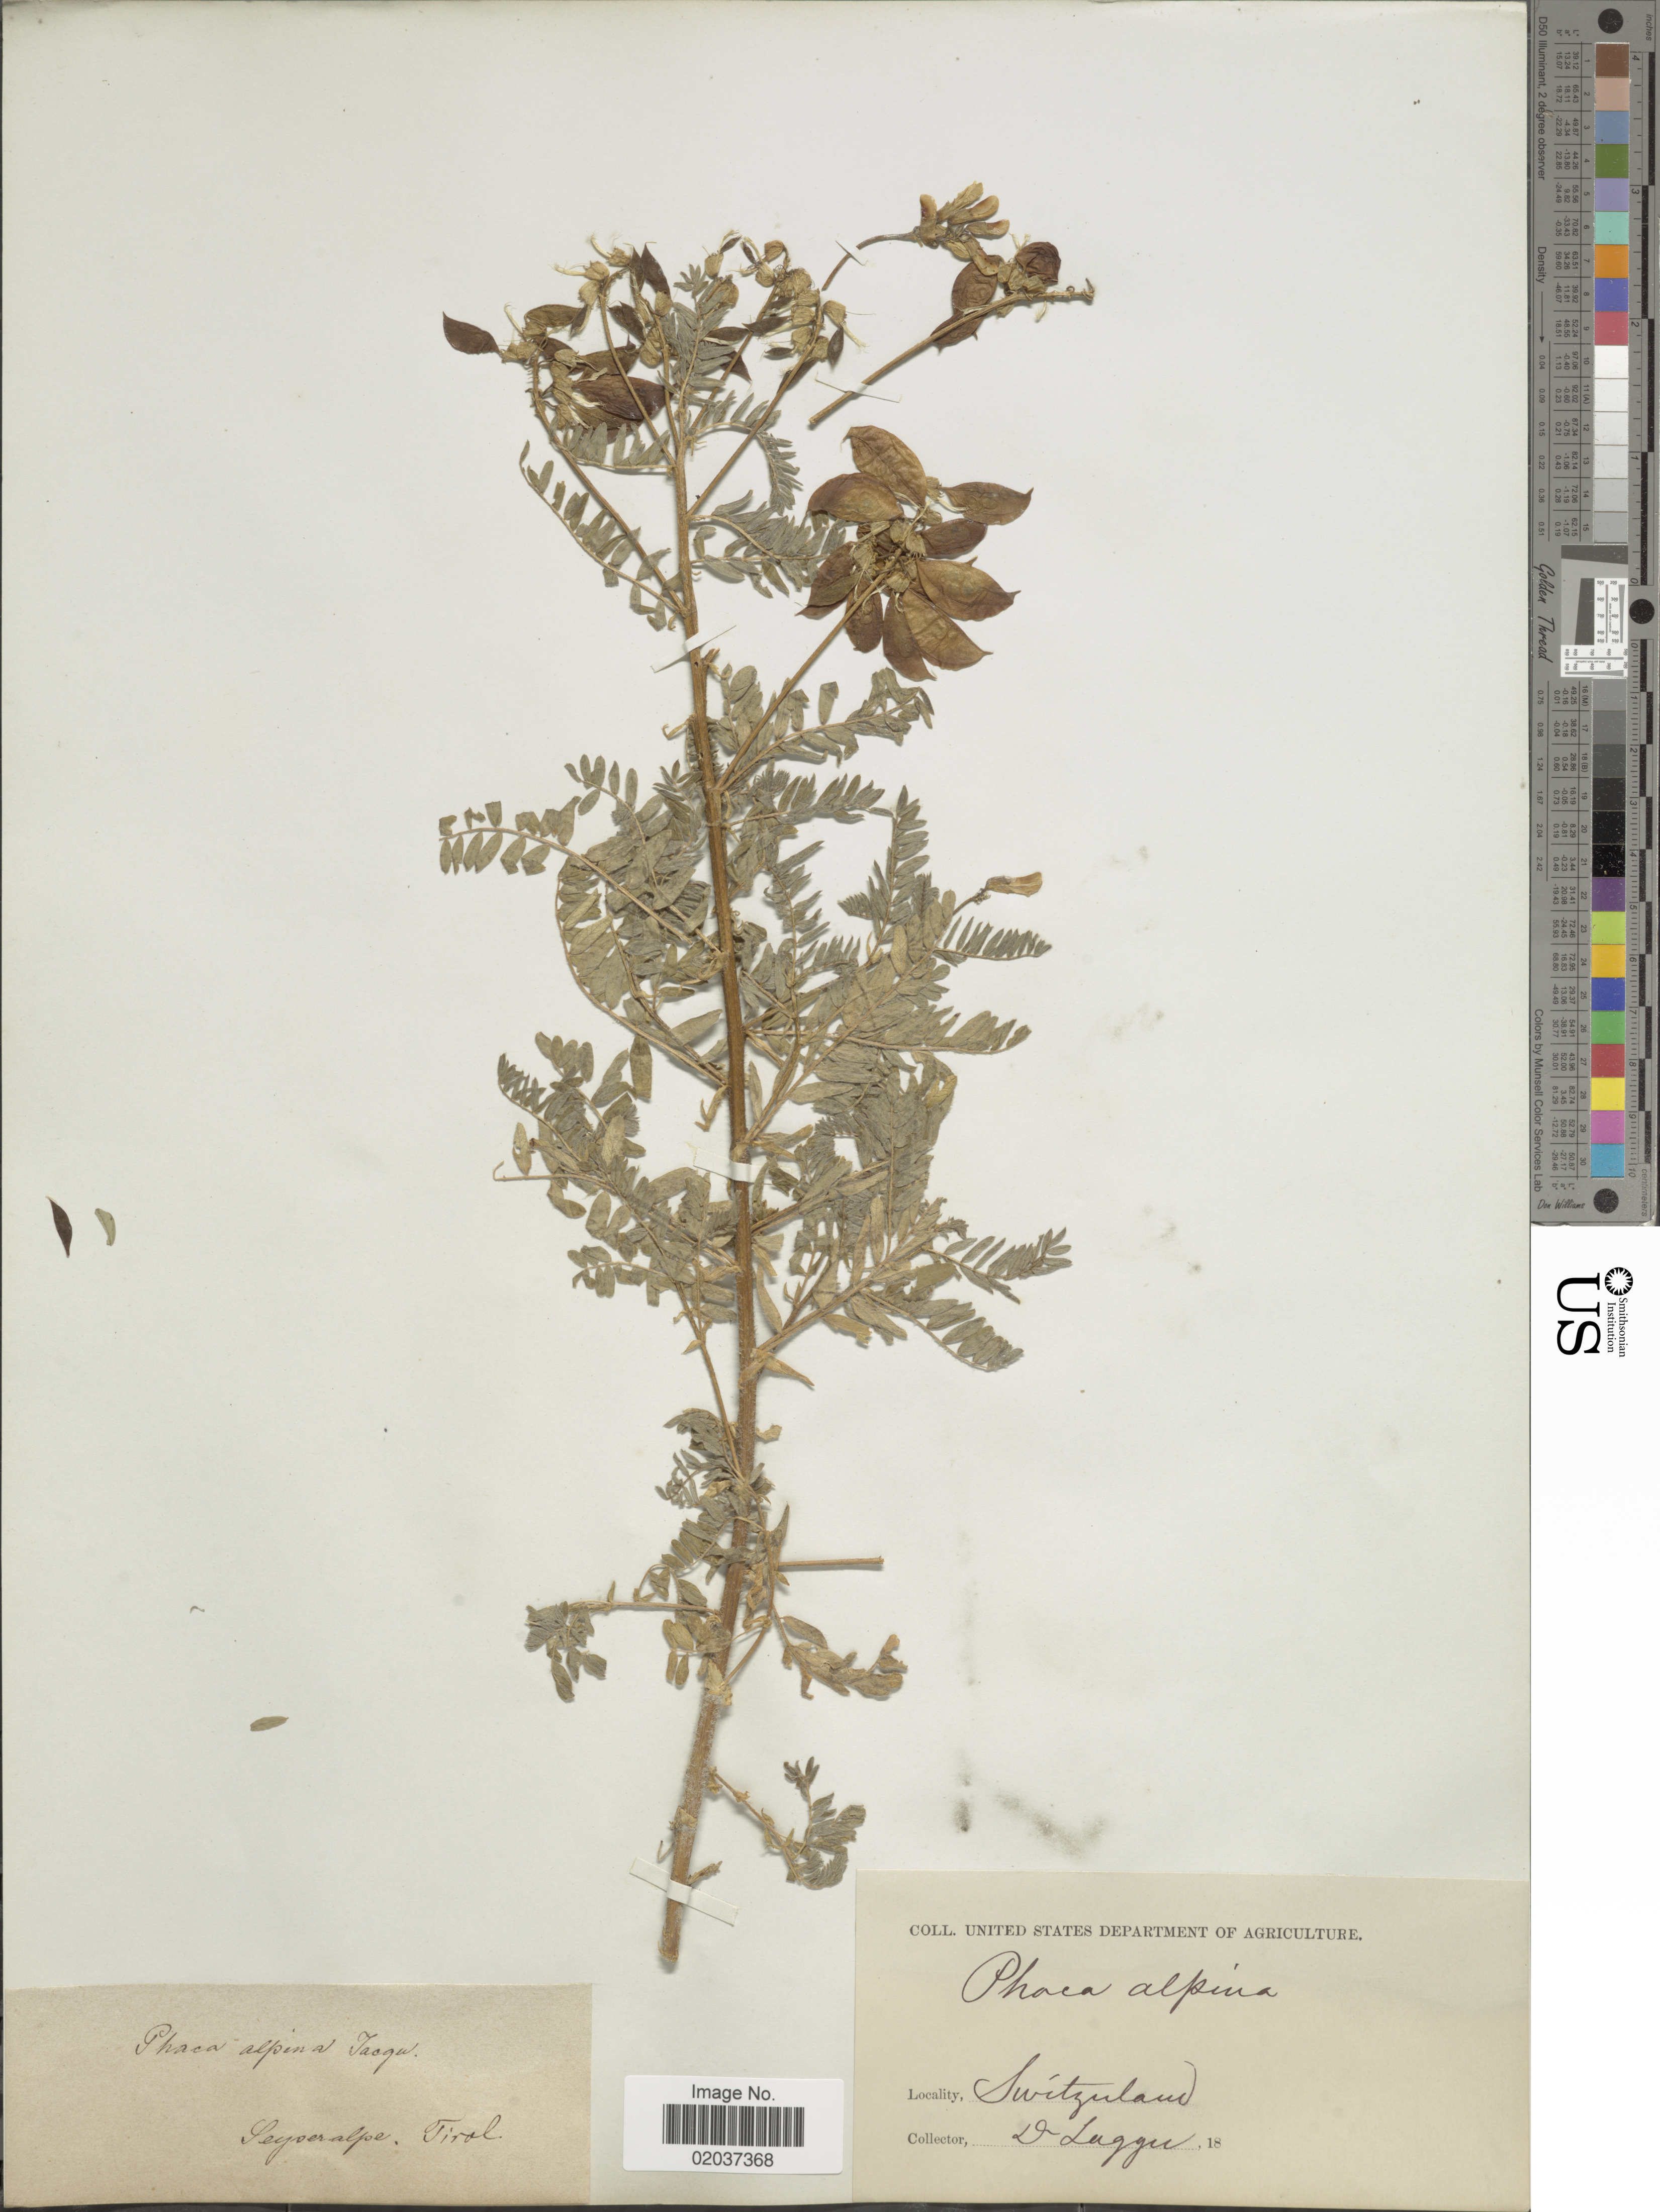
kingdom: Plantae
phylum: Tracheophyta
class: Magnoliopsida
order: Fabales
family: Fabaceae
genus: Astragalus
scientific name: Astragalus penduliflorus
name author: Lam.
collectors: F. J. Lagger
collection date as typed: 18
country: Austria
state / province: Tirol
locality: Seyseralpe [Seiseralpe]